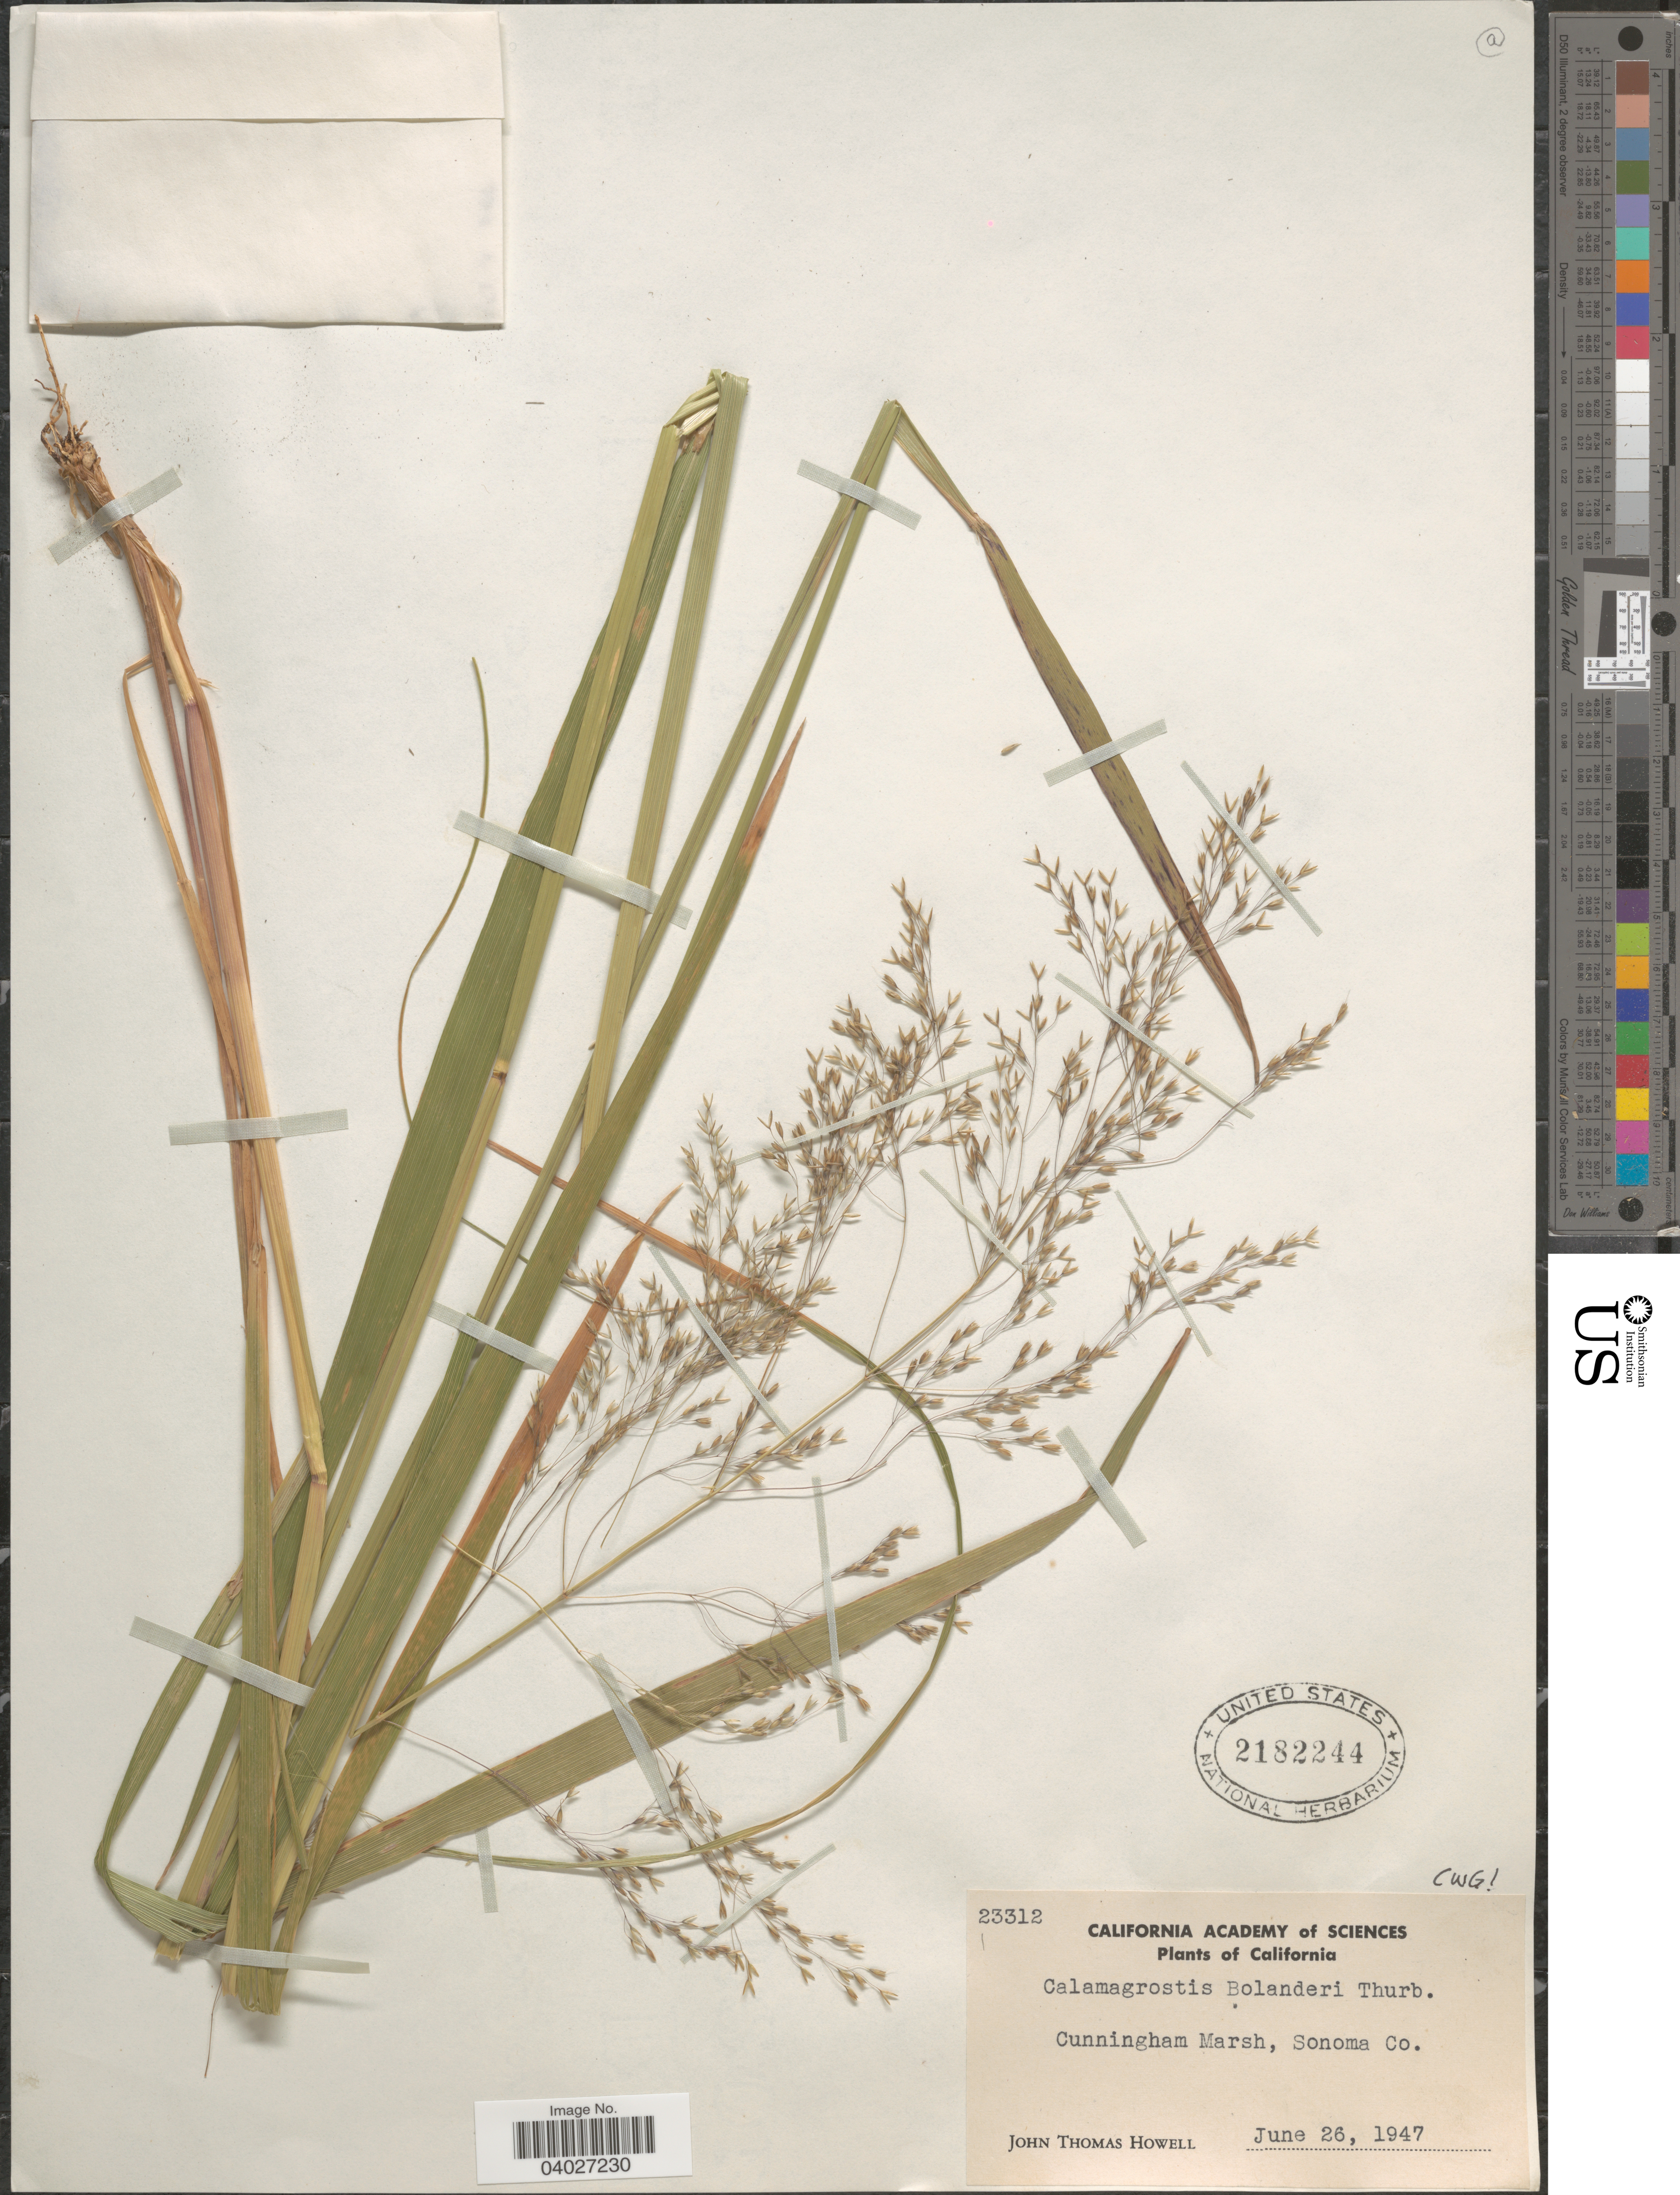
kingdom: Plantae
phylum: Tracheophyta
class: Liliopsida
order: Poales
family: Poaceae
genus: Calamagrostis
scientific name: Calamagrostis bolanderi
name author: Thurb.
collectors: J. T. Howell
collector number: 23312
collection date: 1947-06-26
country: United States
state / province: California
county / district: Sonoma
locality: Cunningham Marsh, Sonoma Co.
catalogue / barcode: US 2182244